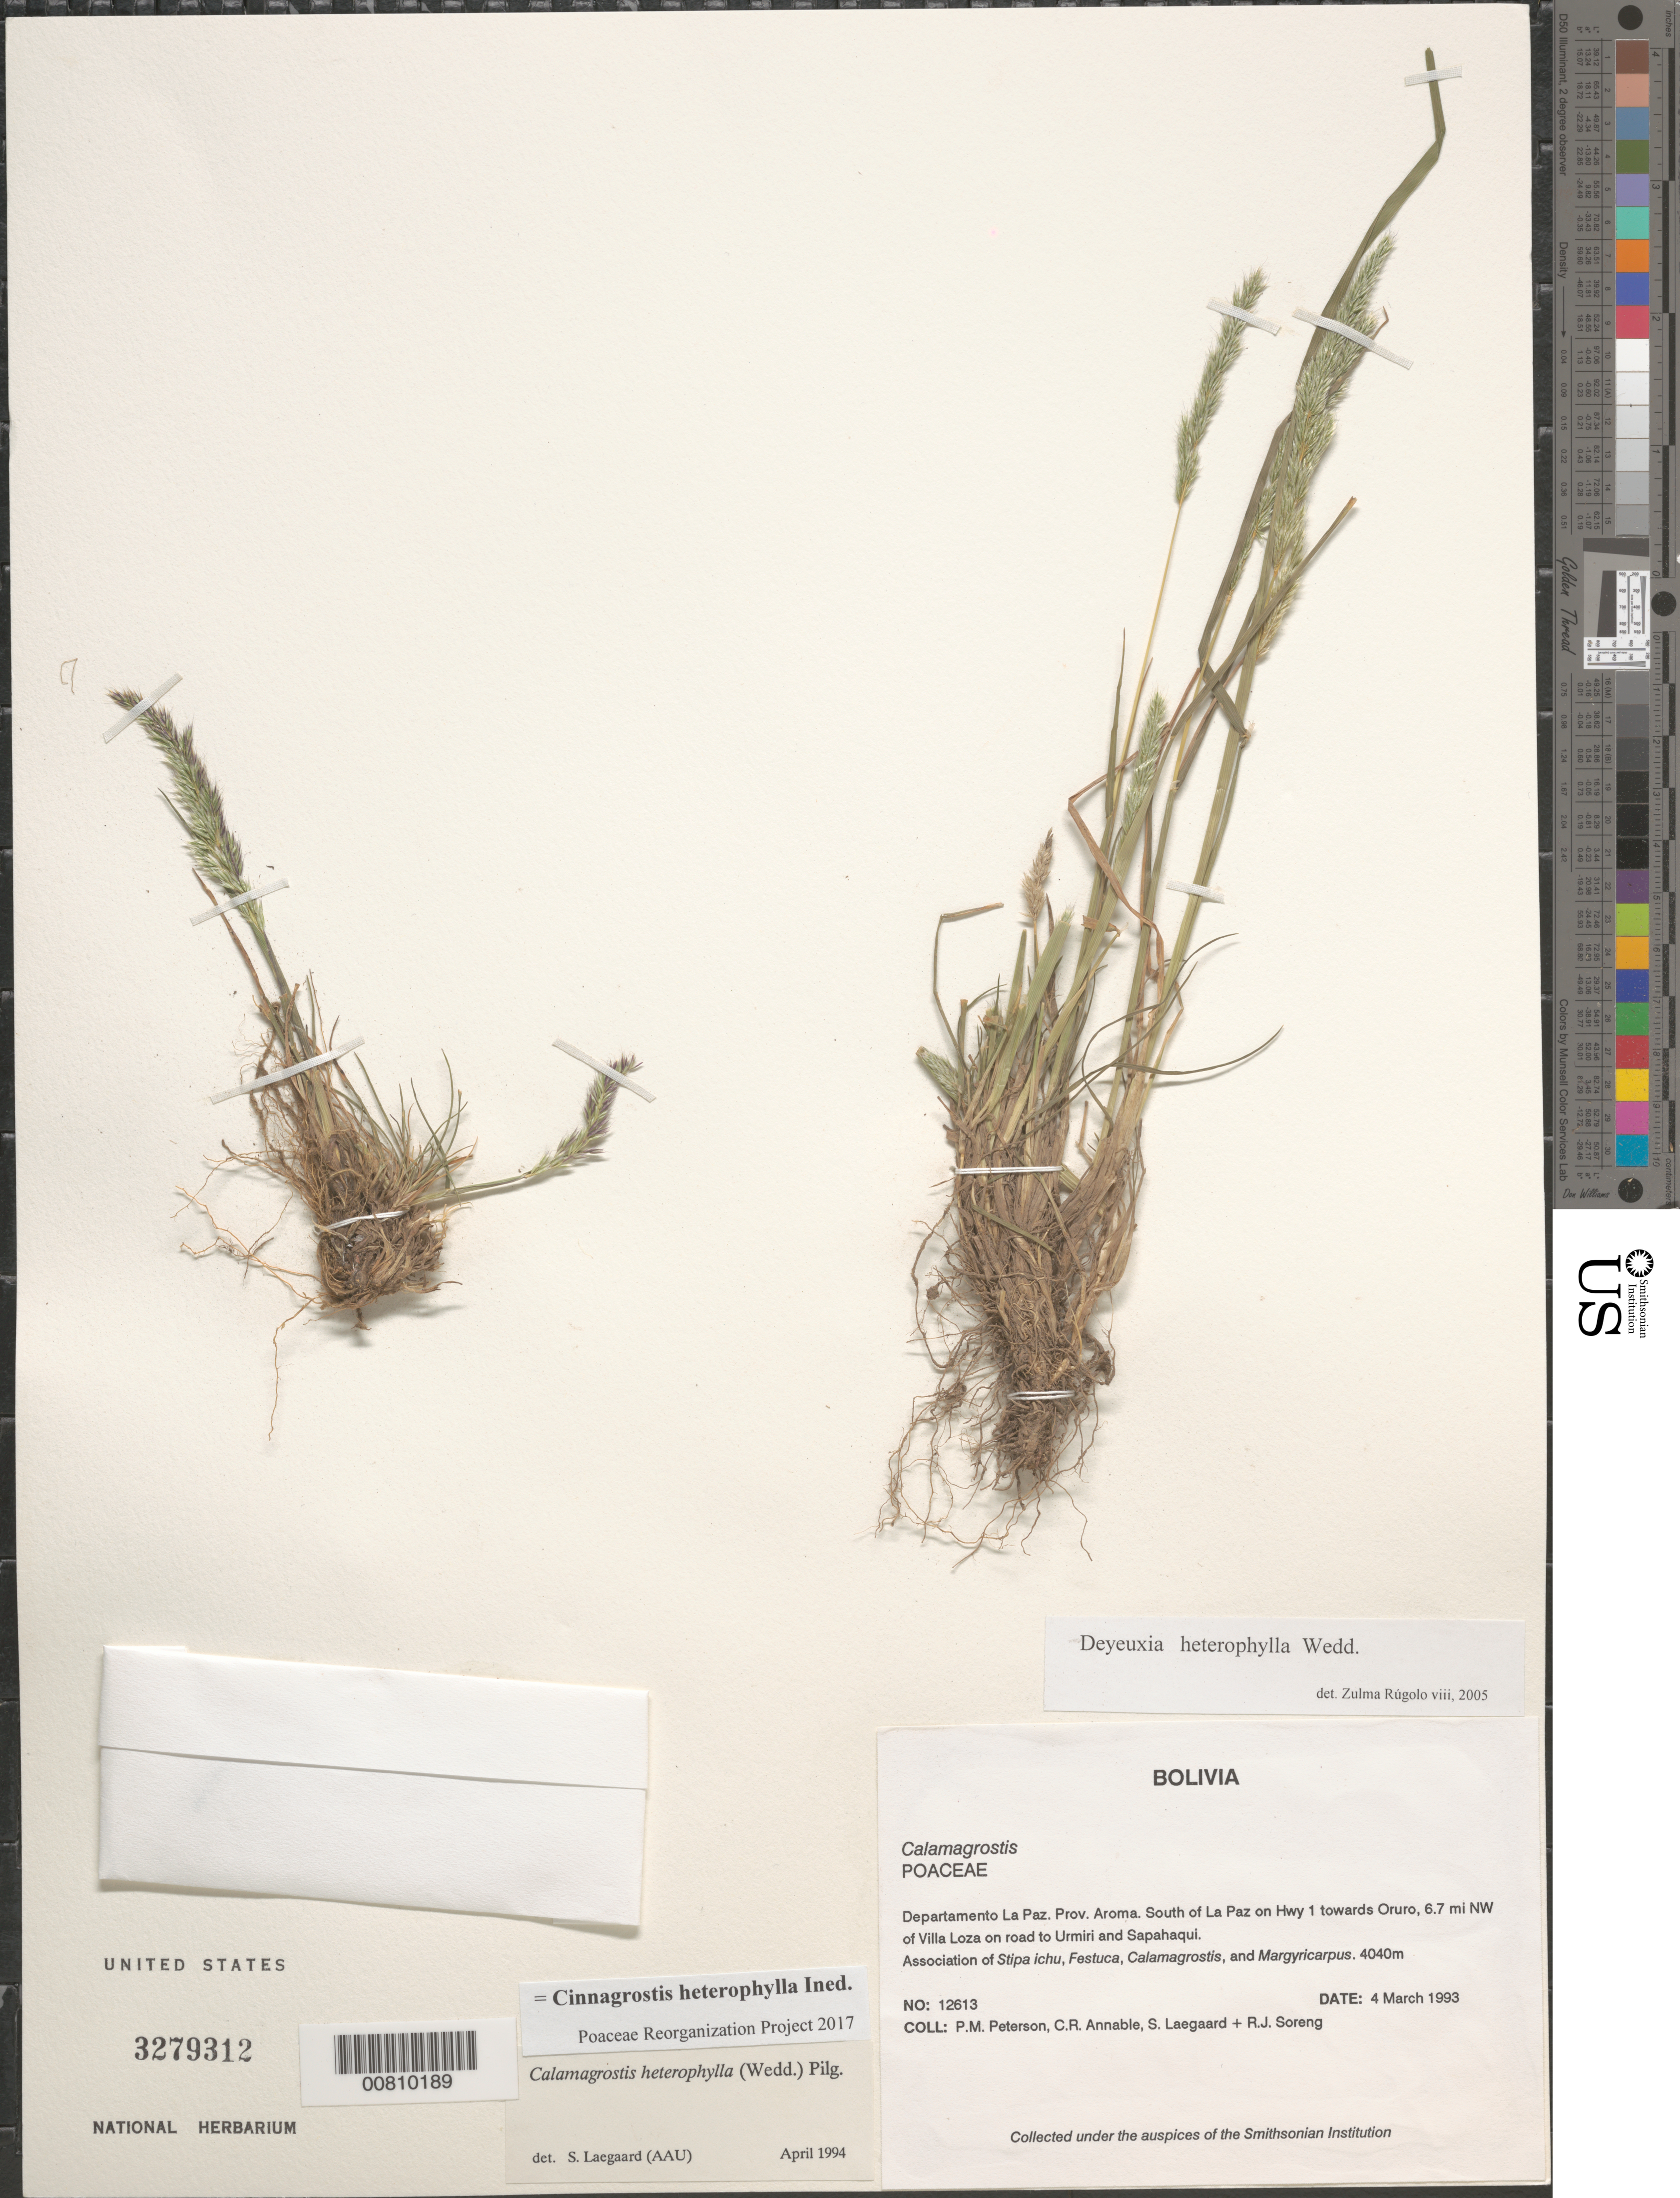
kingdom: Plantae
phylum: Tracheophyta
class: Liliopsida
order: Poales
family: Poaceae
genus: Cinnagrostis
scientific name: Cinnagrostis heterophylla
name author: (Wedd.) P.M. Peterson et al.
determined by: Poaceae Reorganization Project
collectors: P. M. Peterson, C. R. Annable, S. Lægaard & R. J. Soreng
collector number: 12613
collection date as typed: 04 Mar 1993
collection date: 1993-03-04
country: Bolivia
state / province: La Paz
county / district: Aroma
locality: South of La Paz on Hwy 1 towards Oruro, 6.7 mi NW of Villa Loza on road to Urmiri and Sapahaqui.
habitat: Association of Stipa ichu, Festuca, Calamagrostis, and Margyricarpus.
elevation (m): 4040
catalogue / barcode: US 3279312